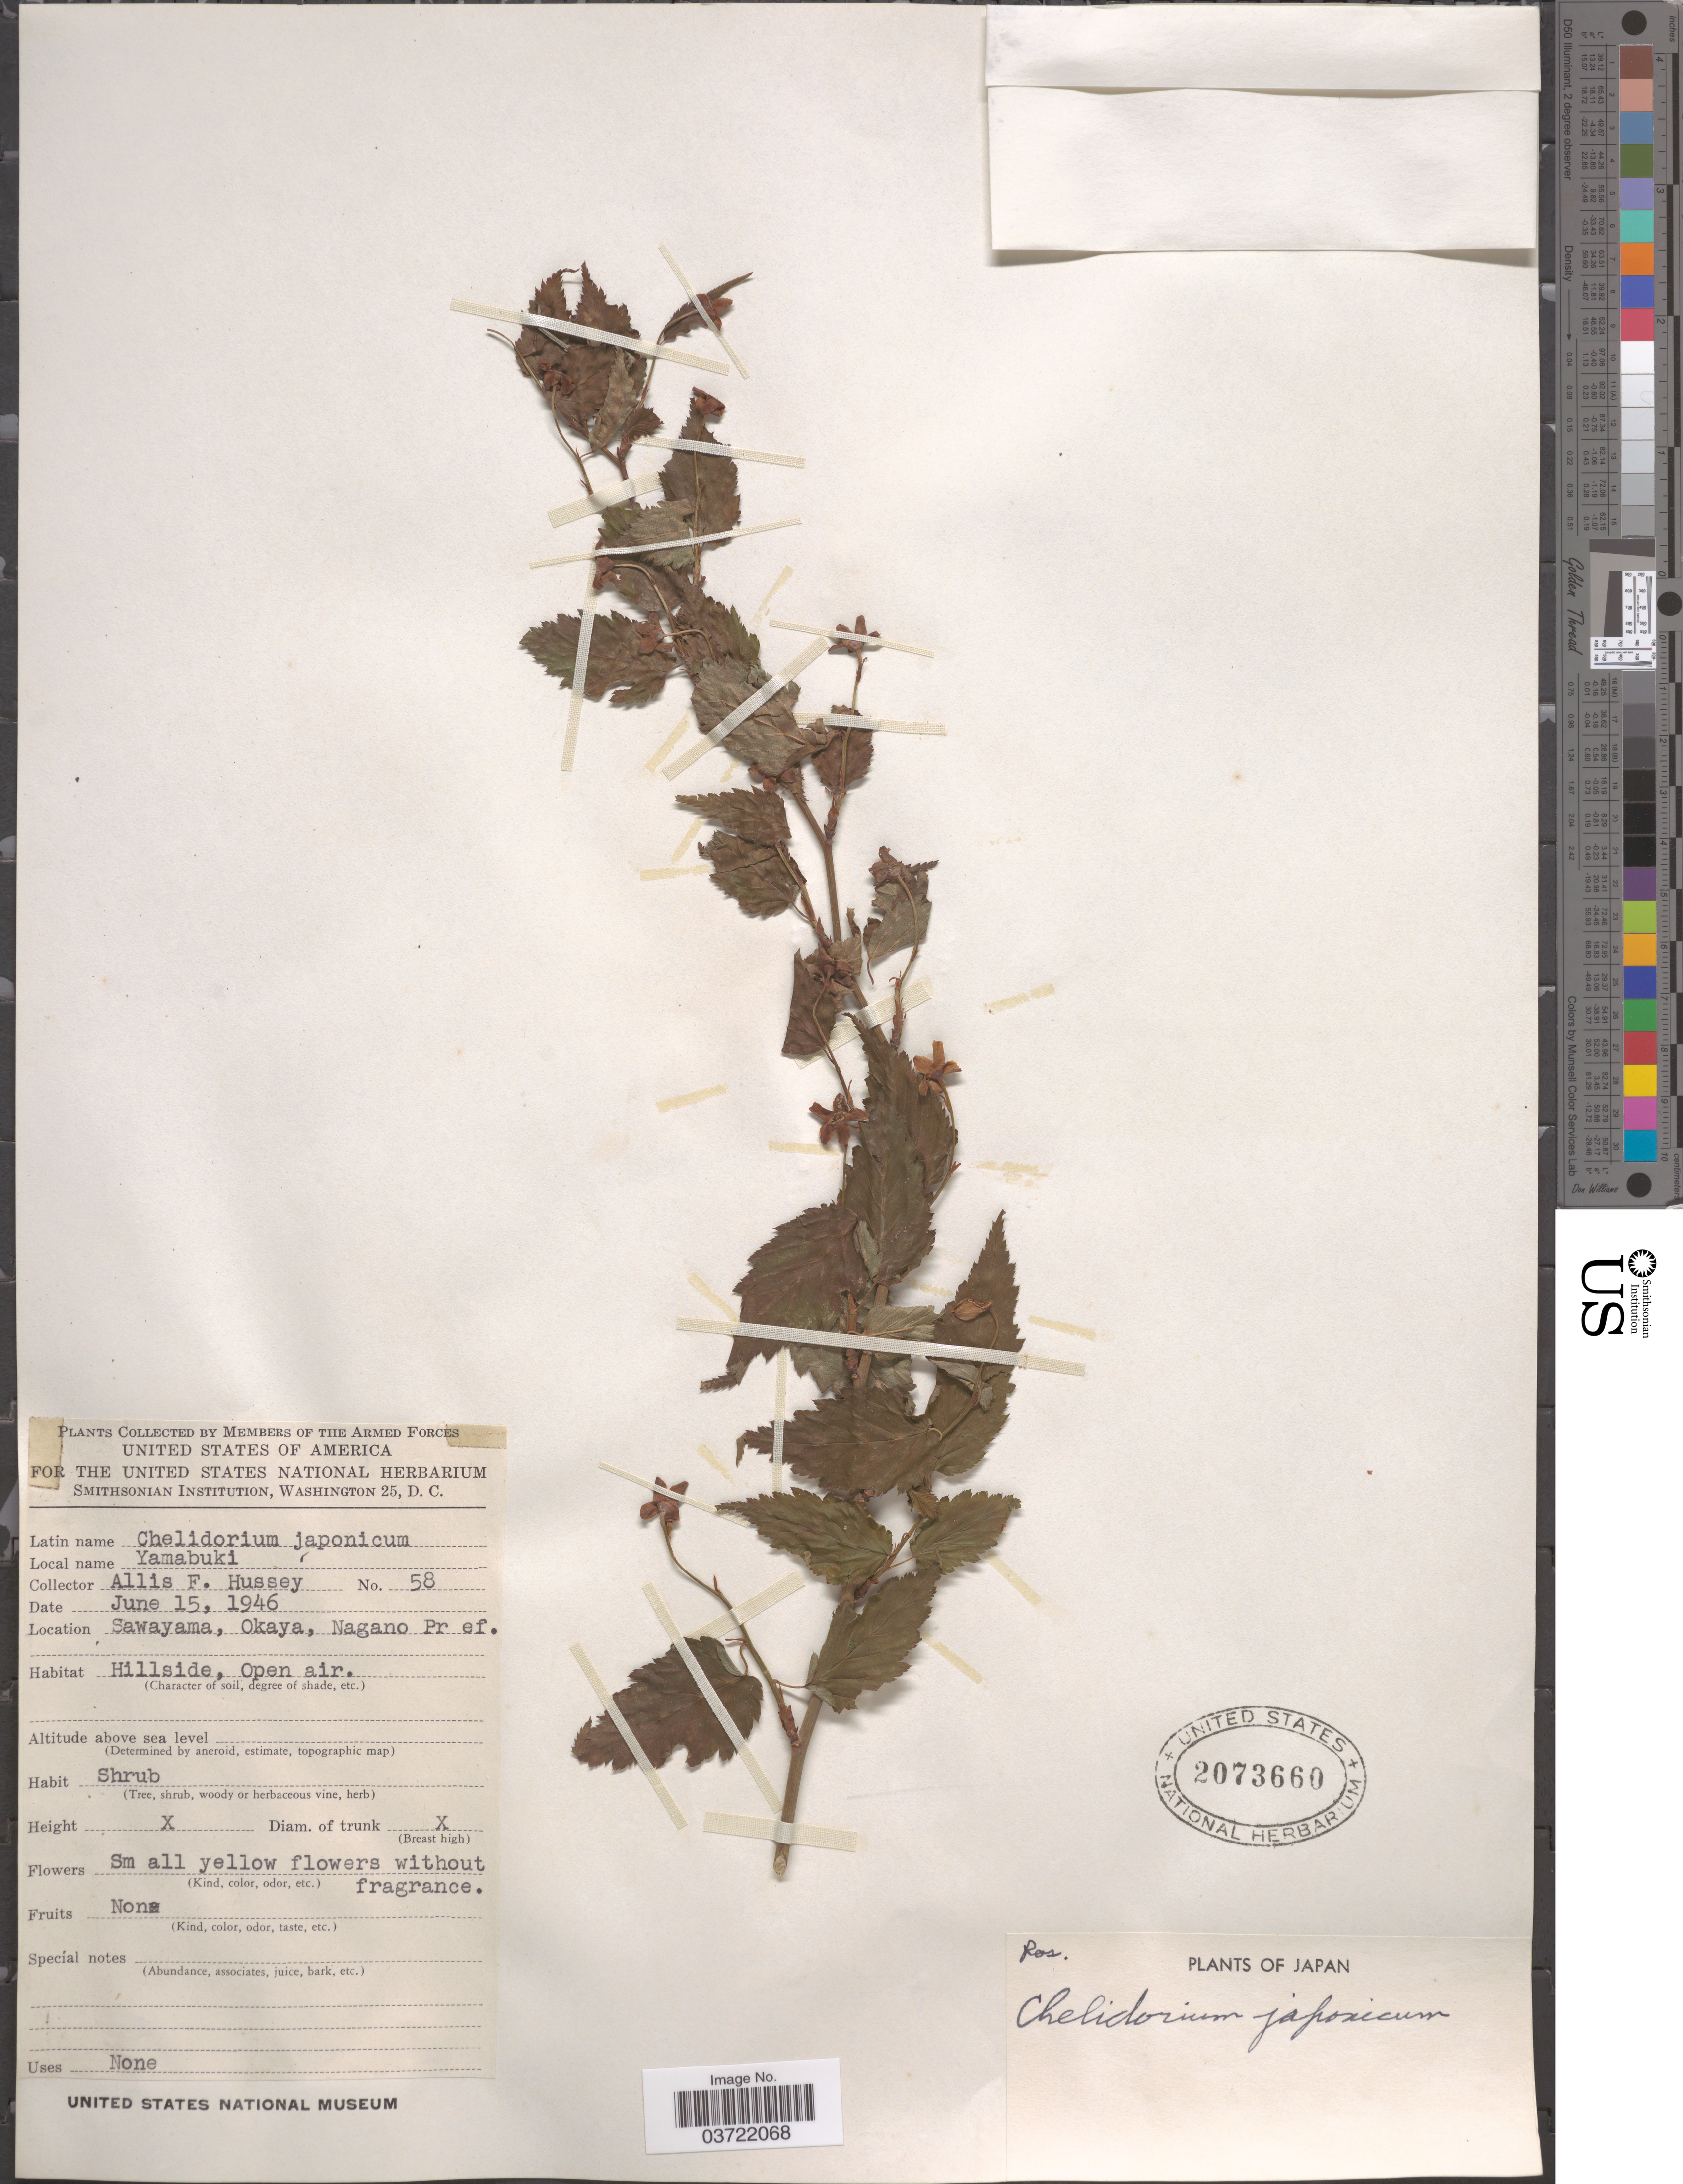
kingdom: Plantae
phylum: Tracheophyta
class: Liliopsida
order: Poales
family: Juncaceae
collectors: A. Hussey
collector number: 58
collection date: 1946-06-15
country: Japan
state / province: Nagano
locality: Sawayama, Okaya, Nagano Pref.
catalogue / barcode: US 2073660